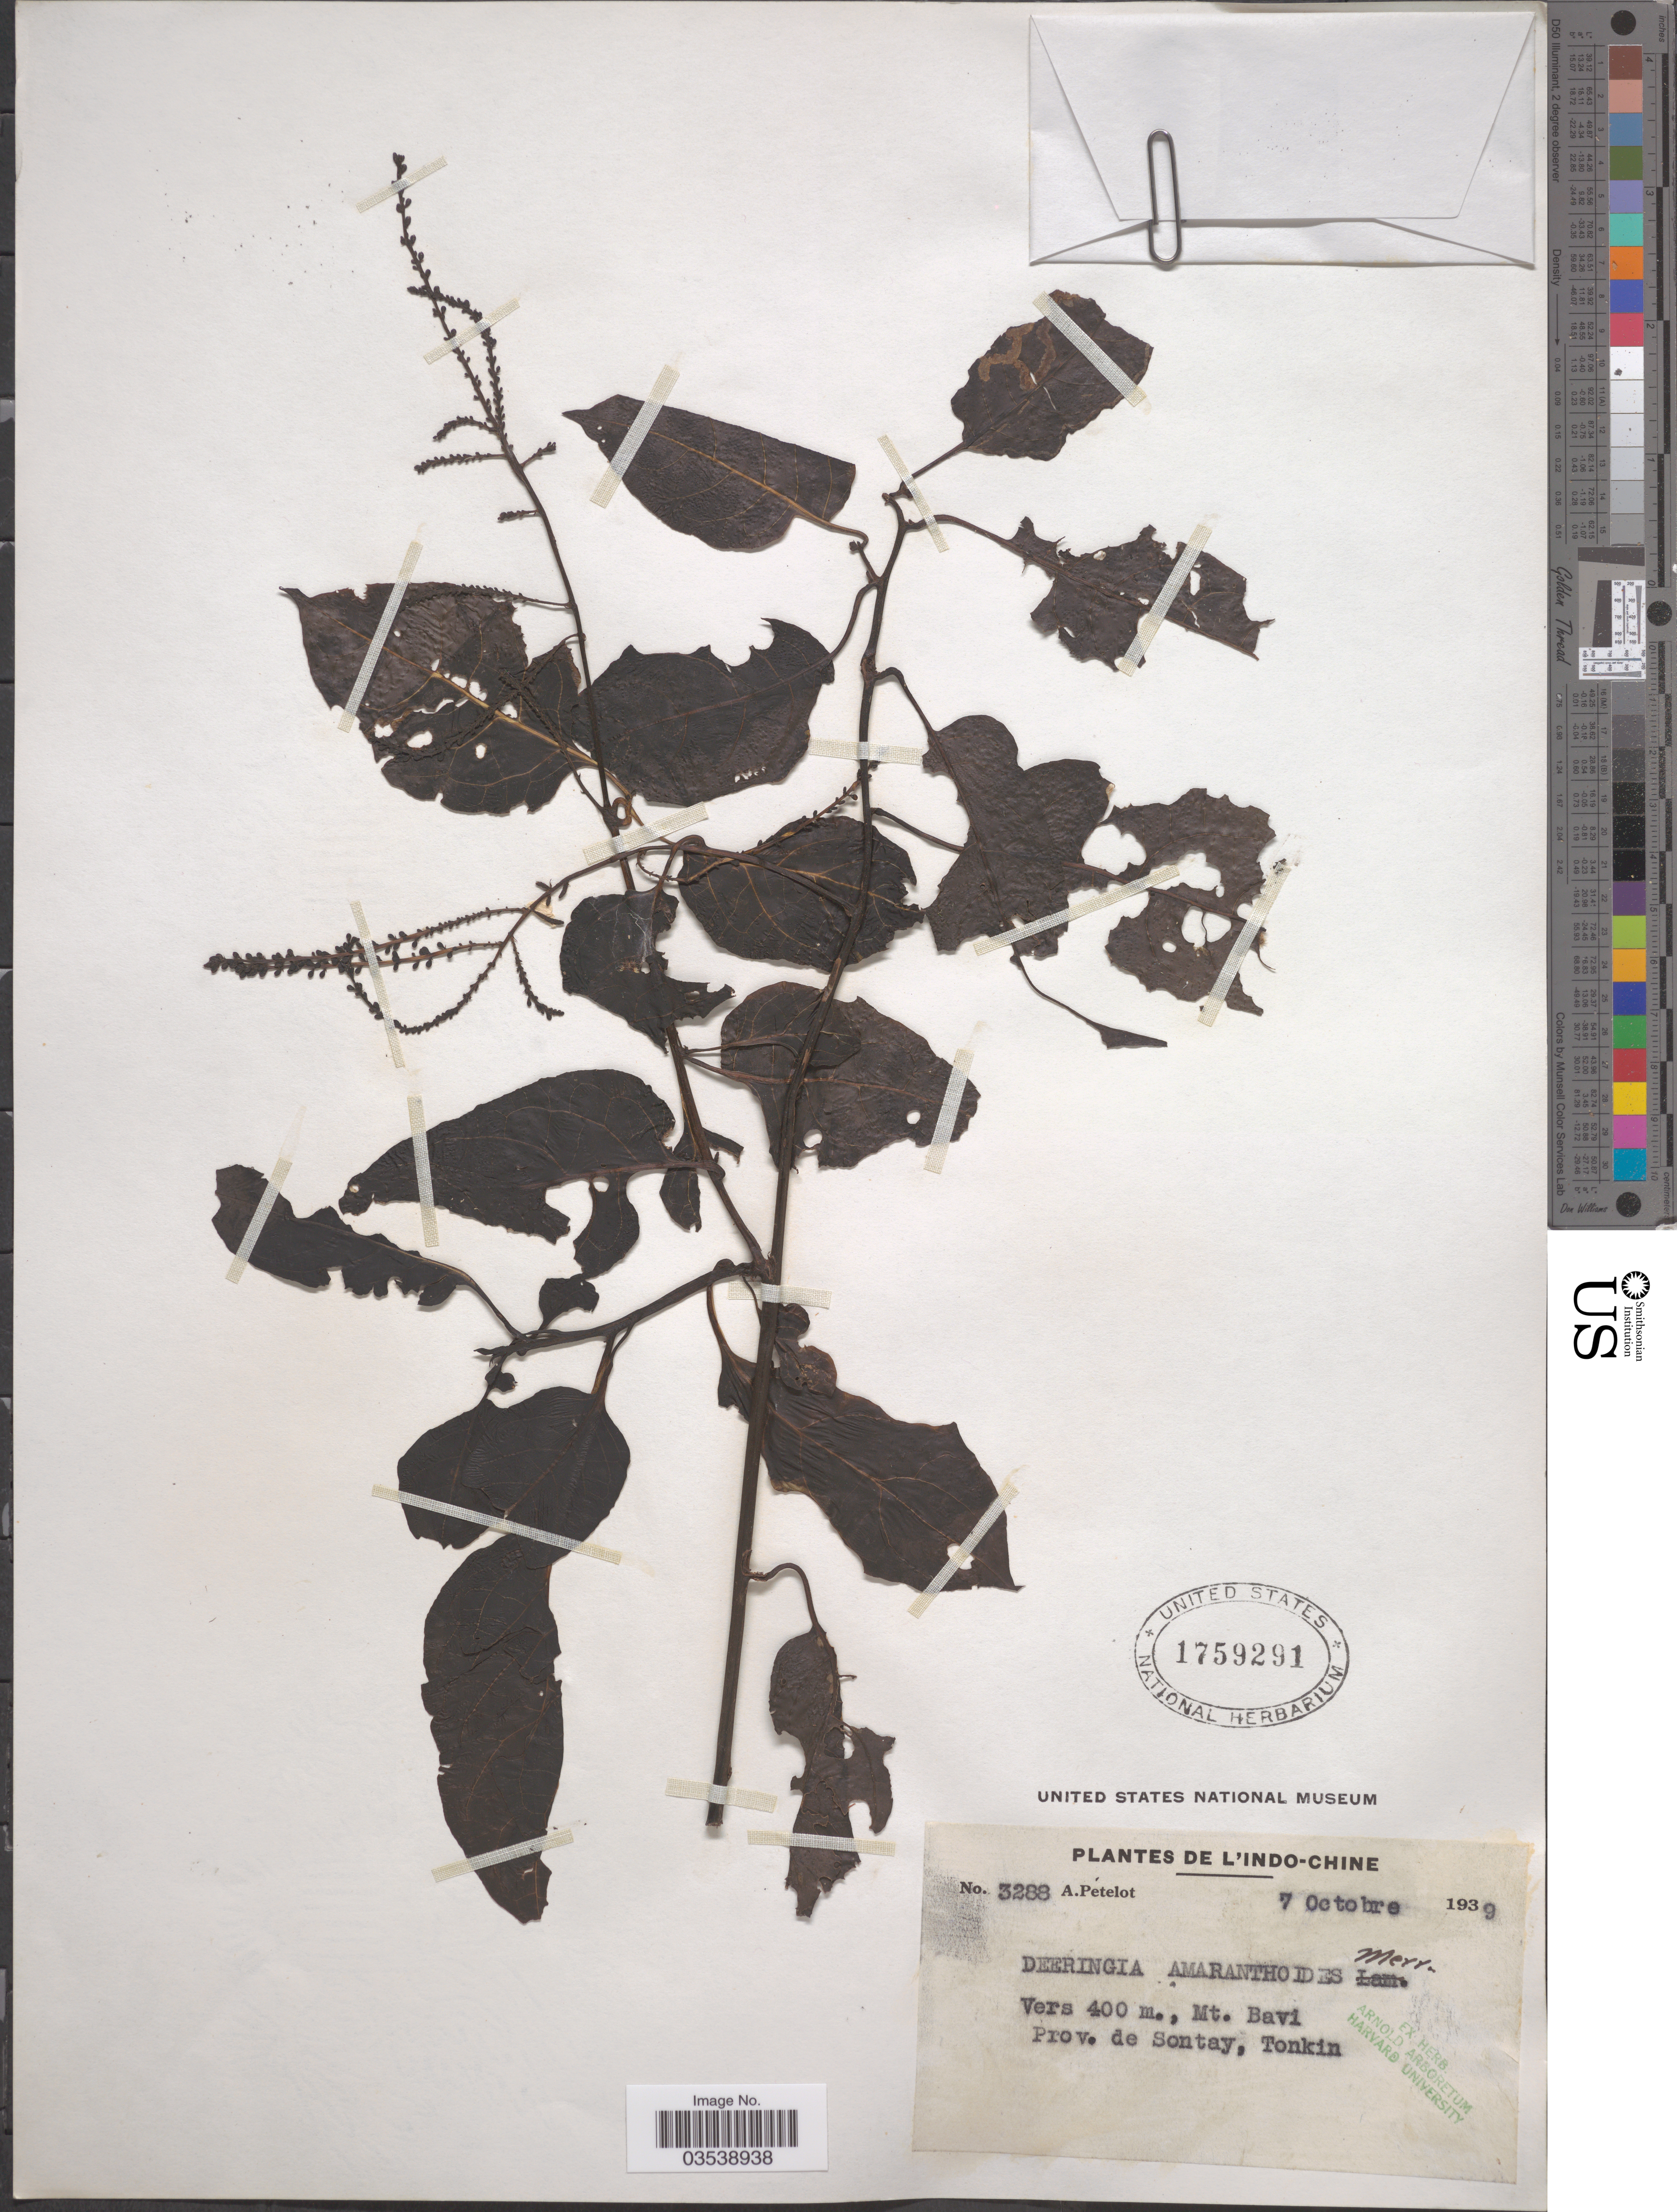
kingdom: Plantae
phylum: Tracheophyta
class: Magnoliopsida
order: Caryophyllales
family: Amaranthaceae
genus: Deeringia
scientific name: Deeringia amaranthoides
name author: (Lam.) Merr.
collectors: A. Petelot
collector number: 3288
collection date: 1939-10-07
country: Vietnam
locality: Indo-Chine. Mt. Bavi. Prov. de Sontay, Tonkin.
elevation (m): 400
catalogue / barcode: US 1759291